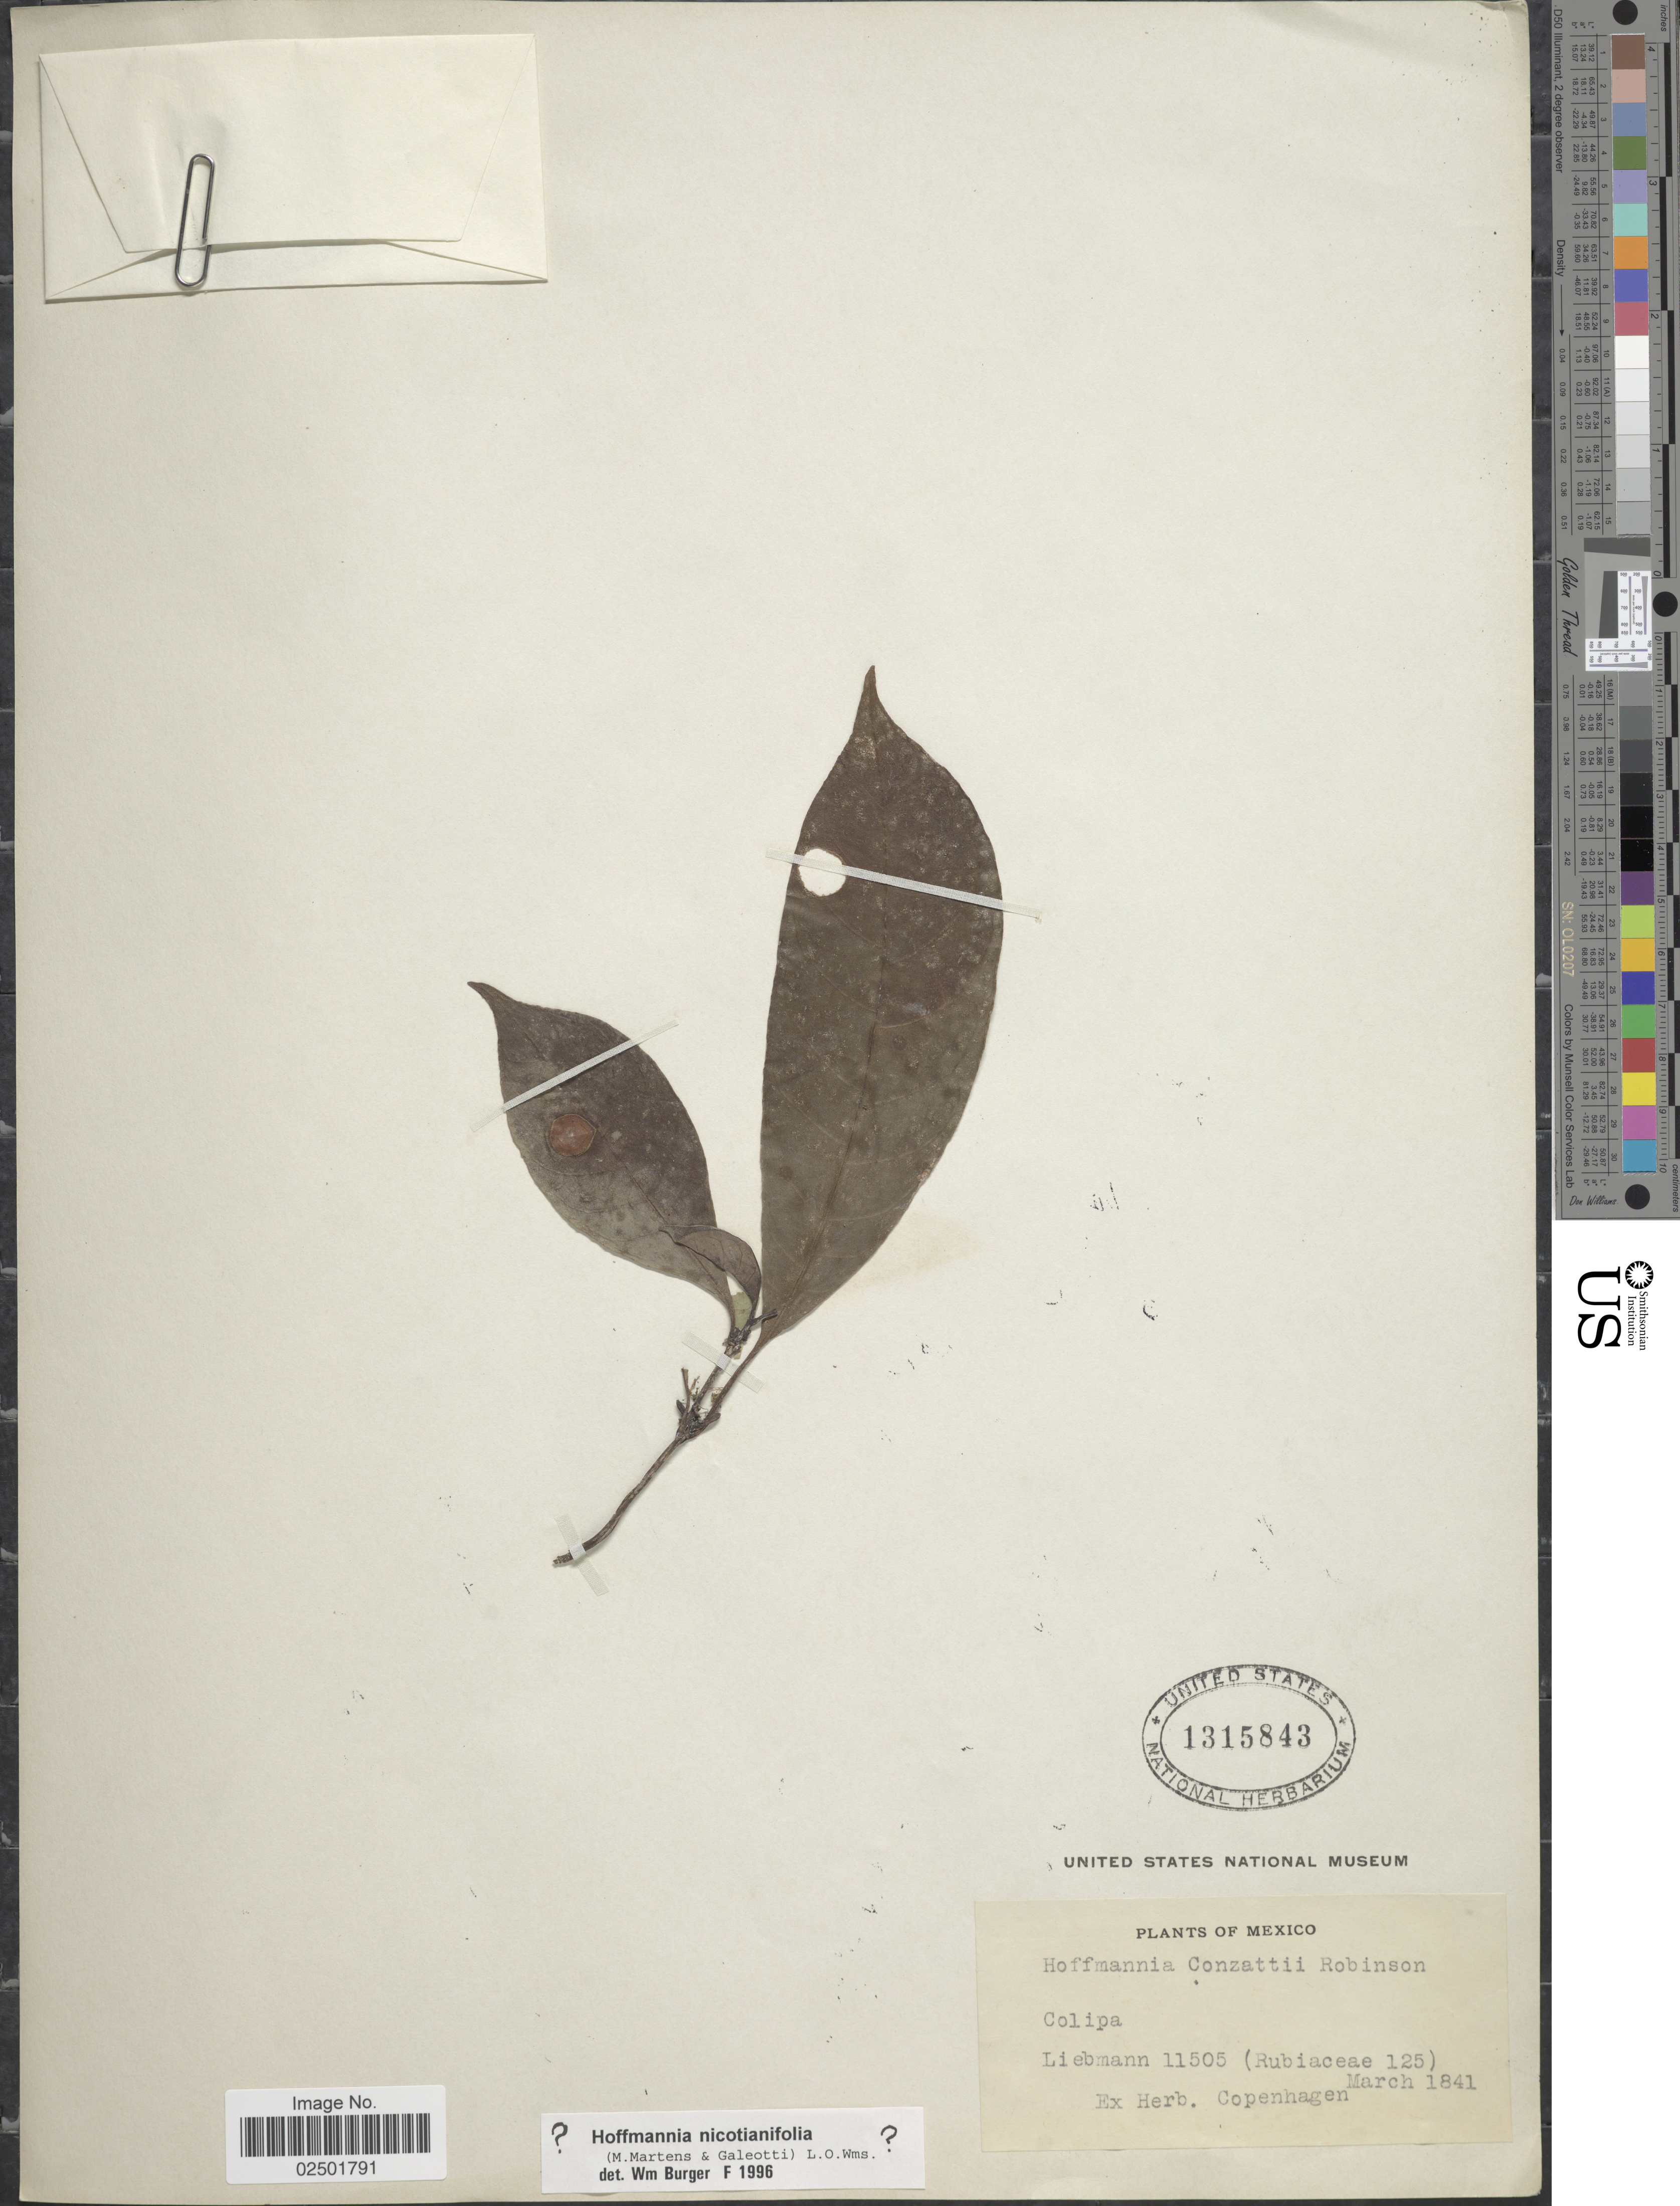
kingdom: Plantae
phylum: Tracheophyta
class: Magnoliopsida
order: Gentianales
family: Rubiaceae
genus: Hoffmannia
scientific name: Hoffmannia nicotianifolia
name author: (M. Martens & Galeoti) L.O. Williams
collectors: Liebmann, --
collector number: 11505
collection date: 1841-03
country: Mexico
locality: Colipa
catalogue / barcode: US 1315843